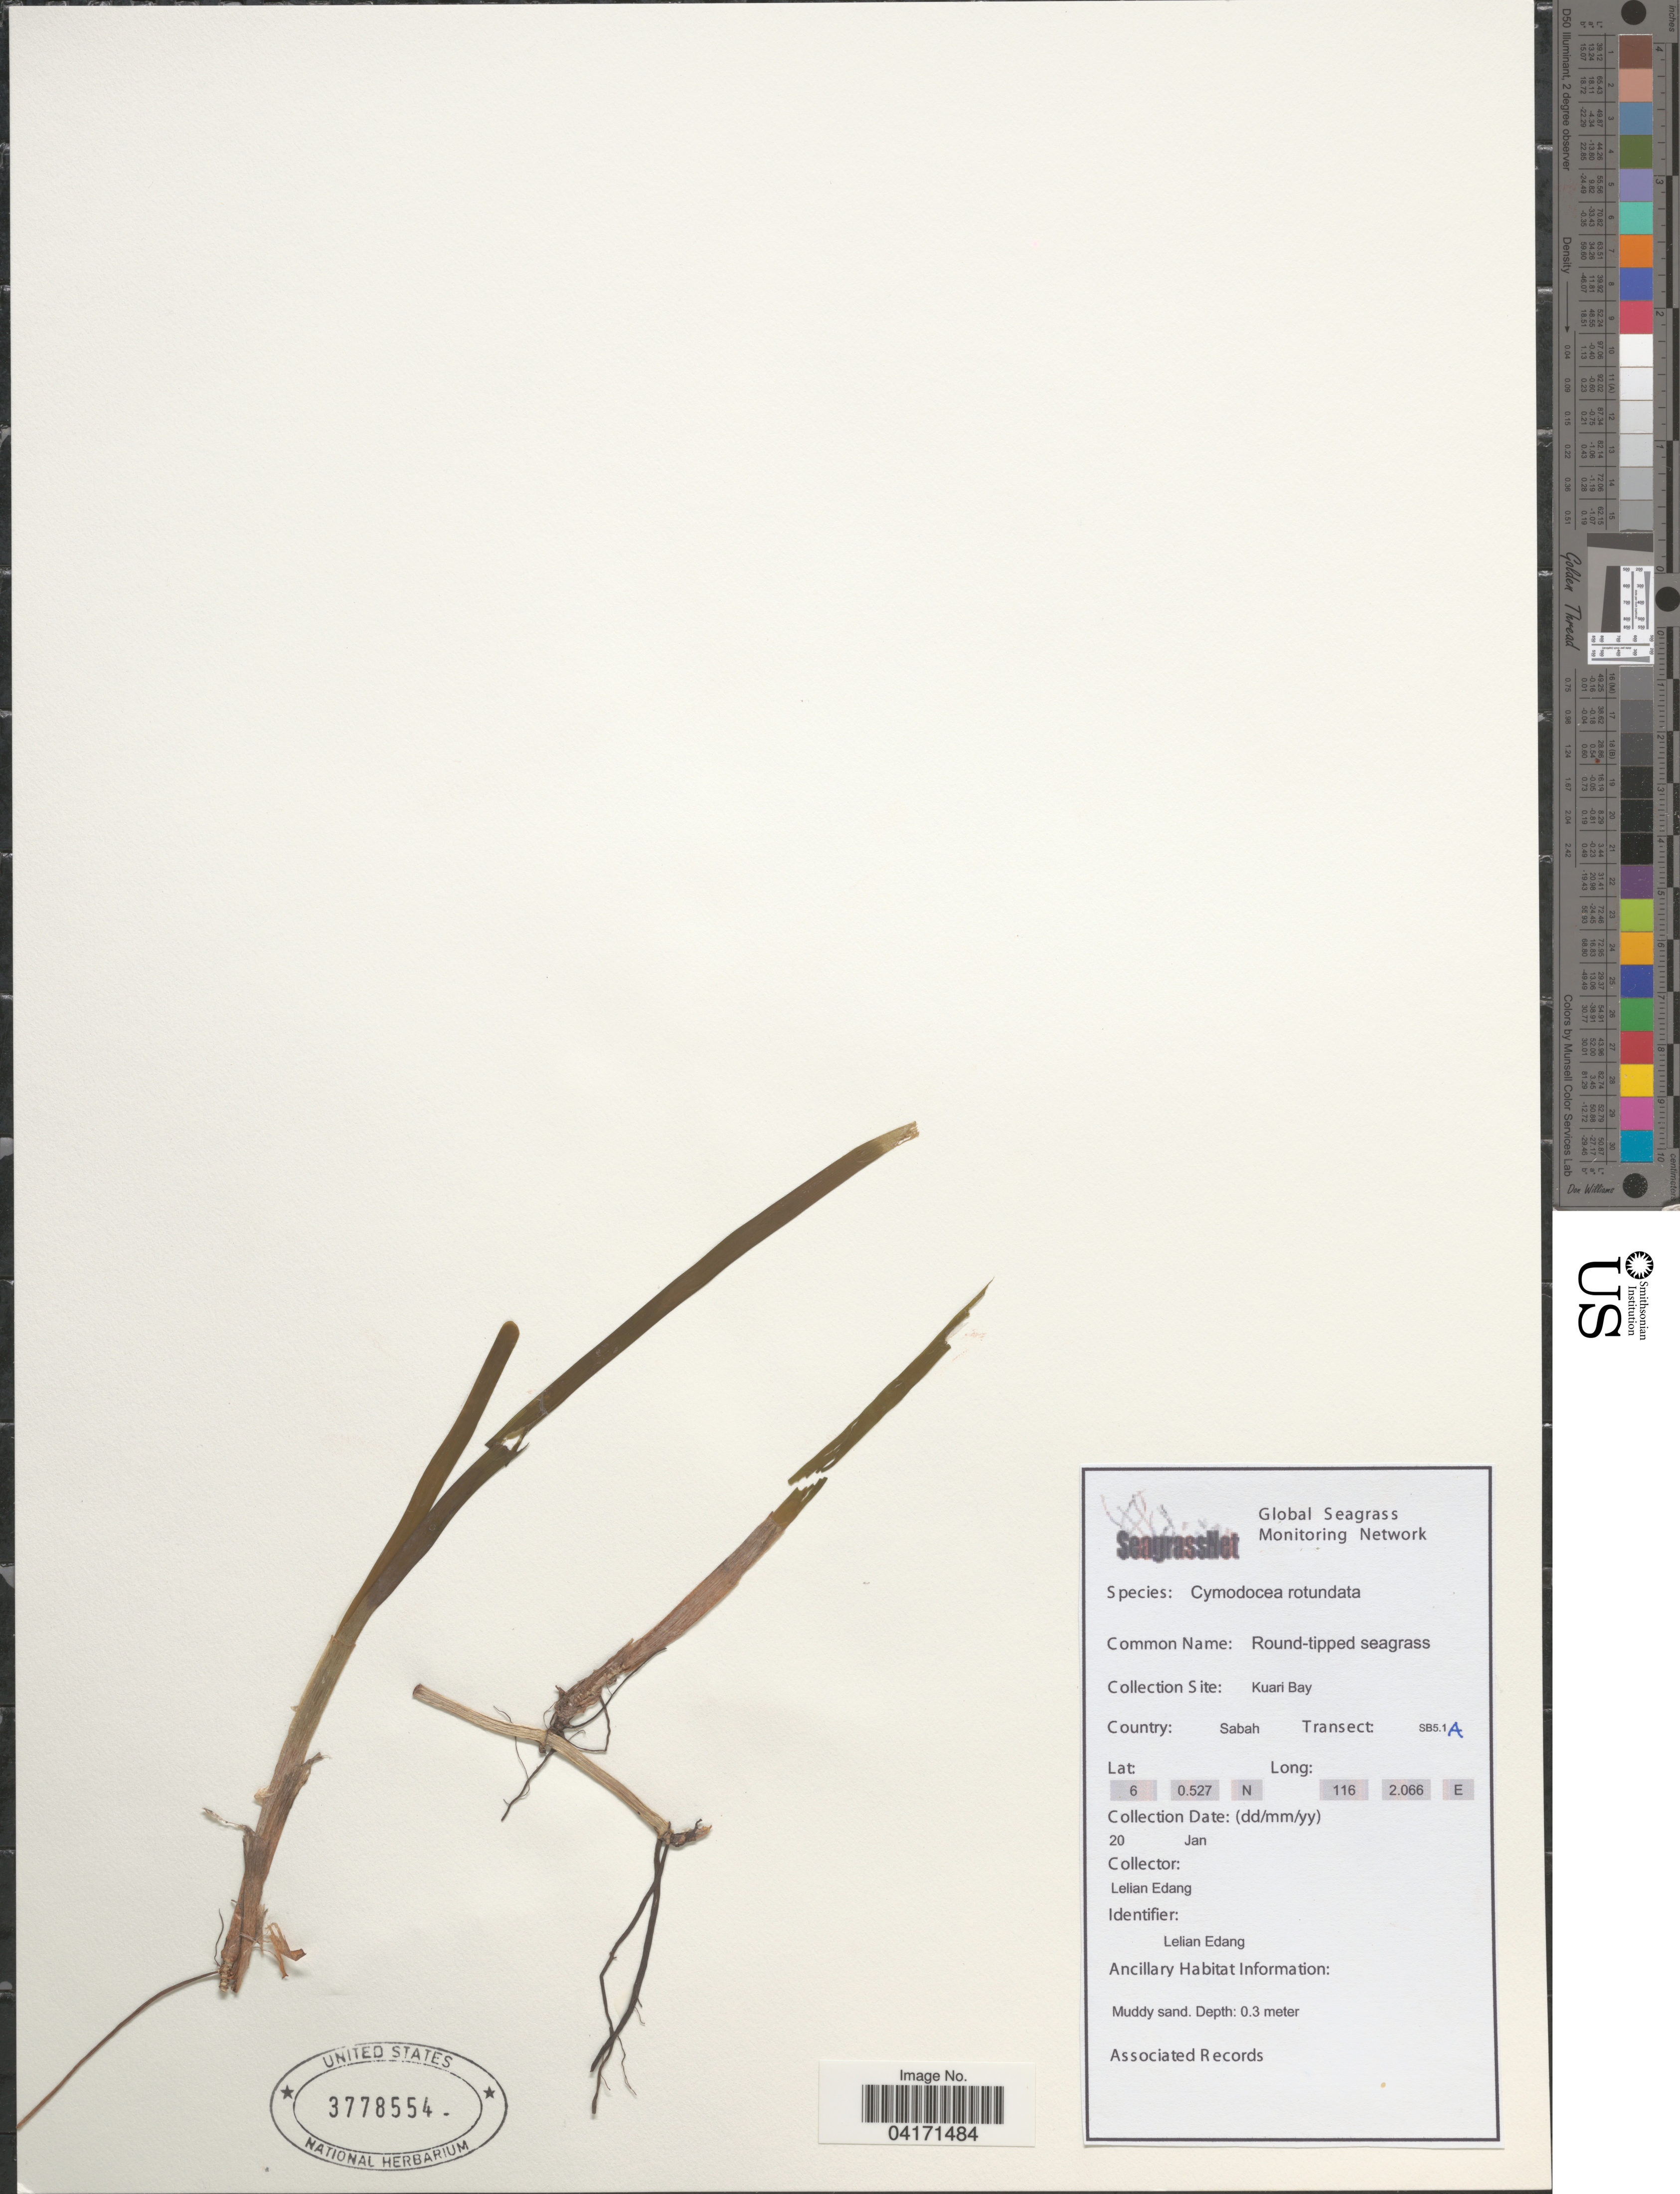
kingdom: Plantae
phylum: Tracheophyta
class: Liliopsida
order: Alismatales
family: Cymodoceaceae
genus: Cymodocea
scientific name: Cymodocea rotundata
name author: Asch. & Schweinf.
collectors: L. Edang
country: Malaysia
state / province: Sabah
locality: Kuari Bay. Transect: SB5.1 A.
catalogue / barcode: US 3778554